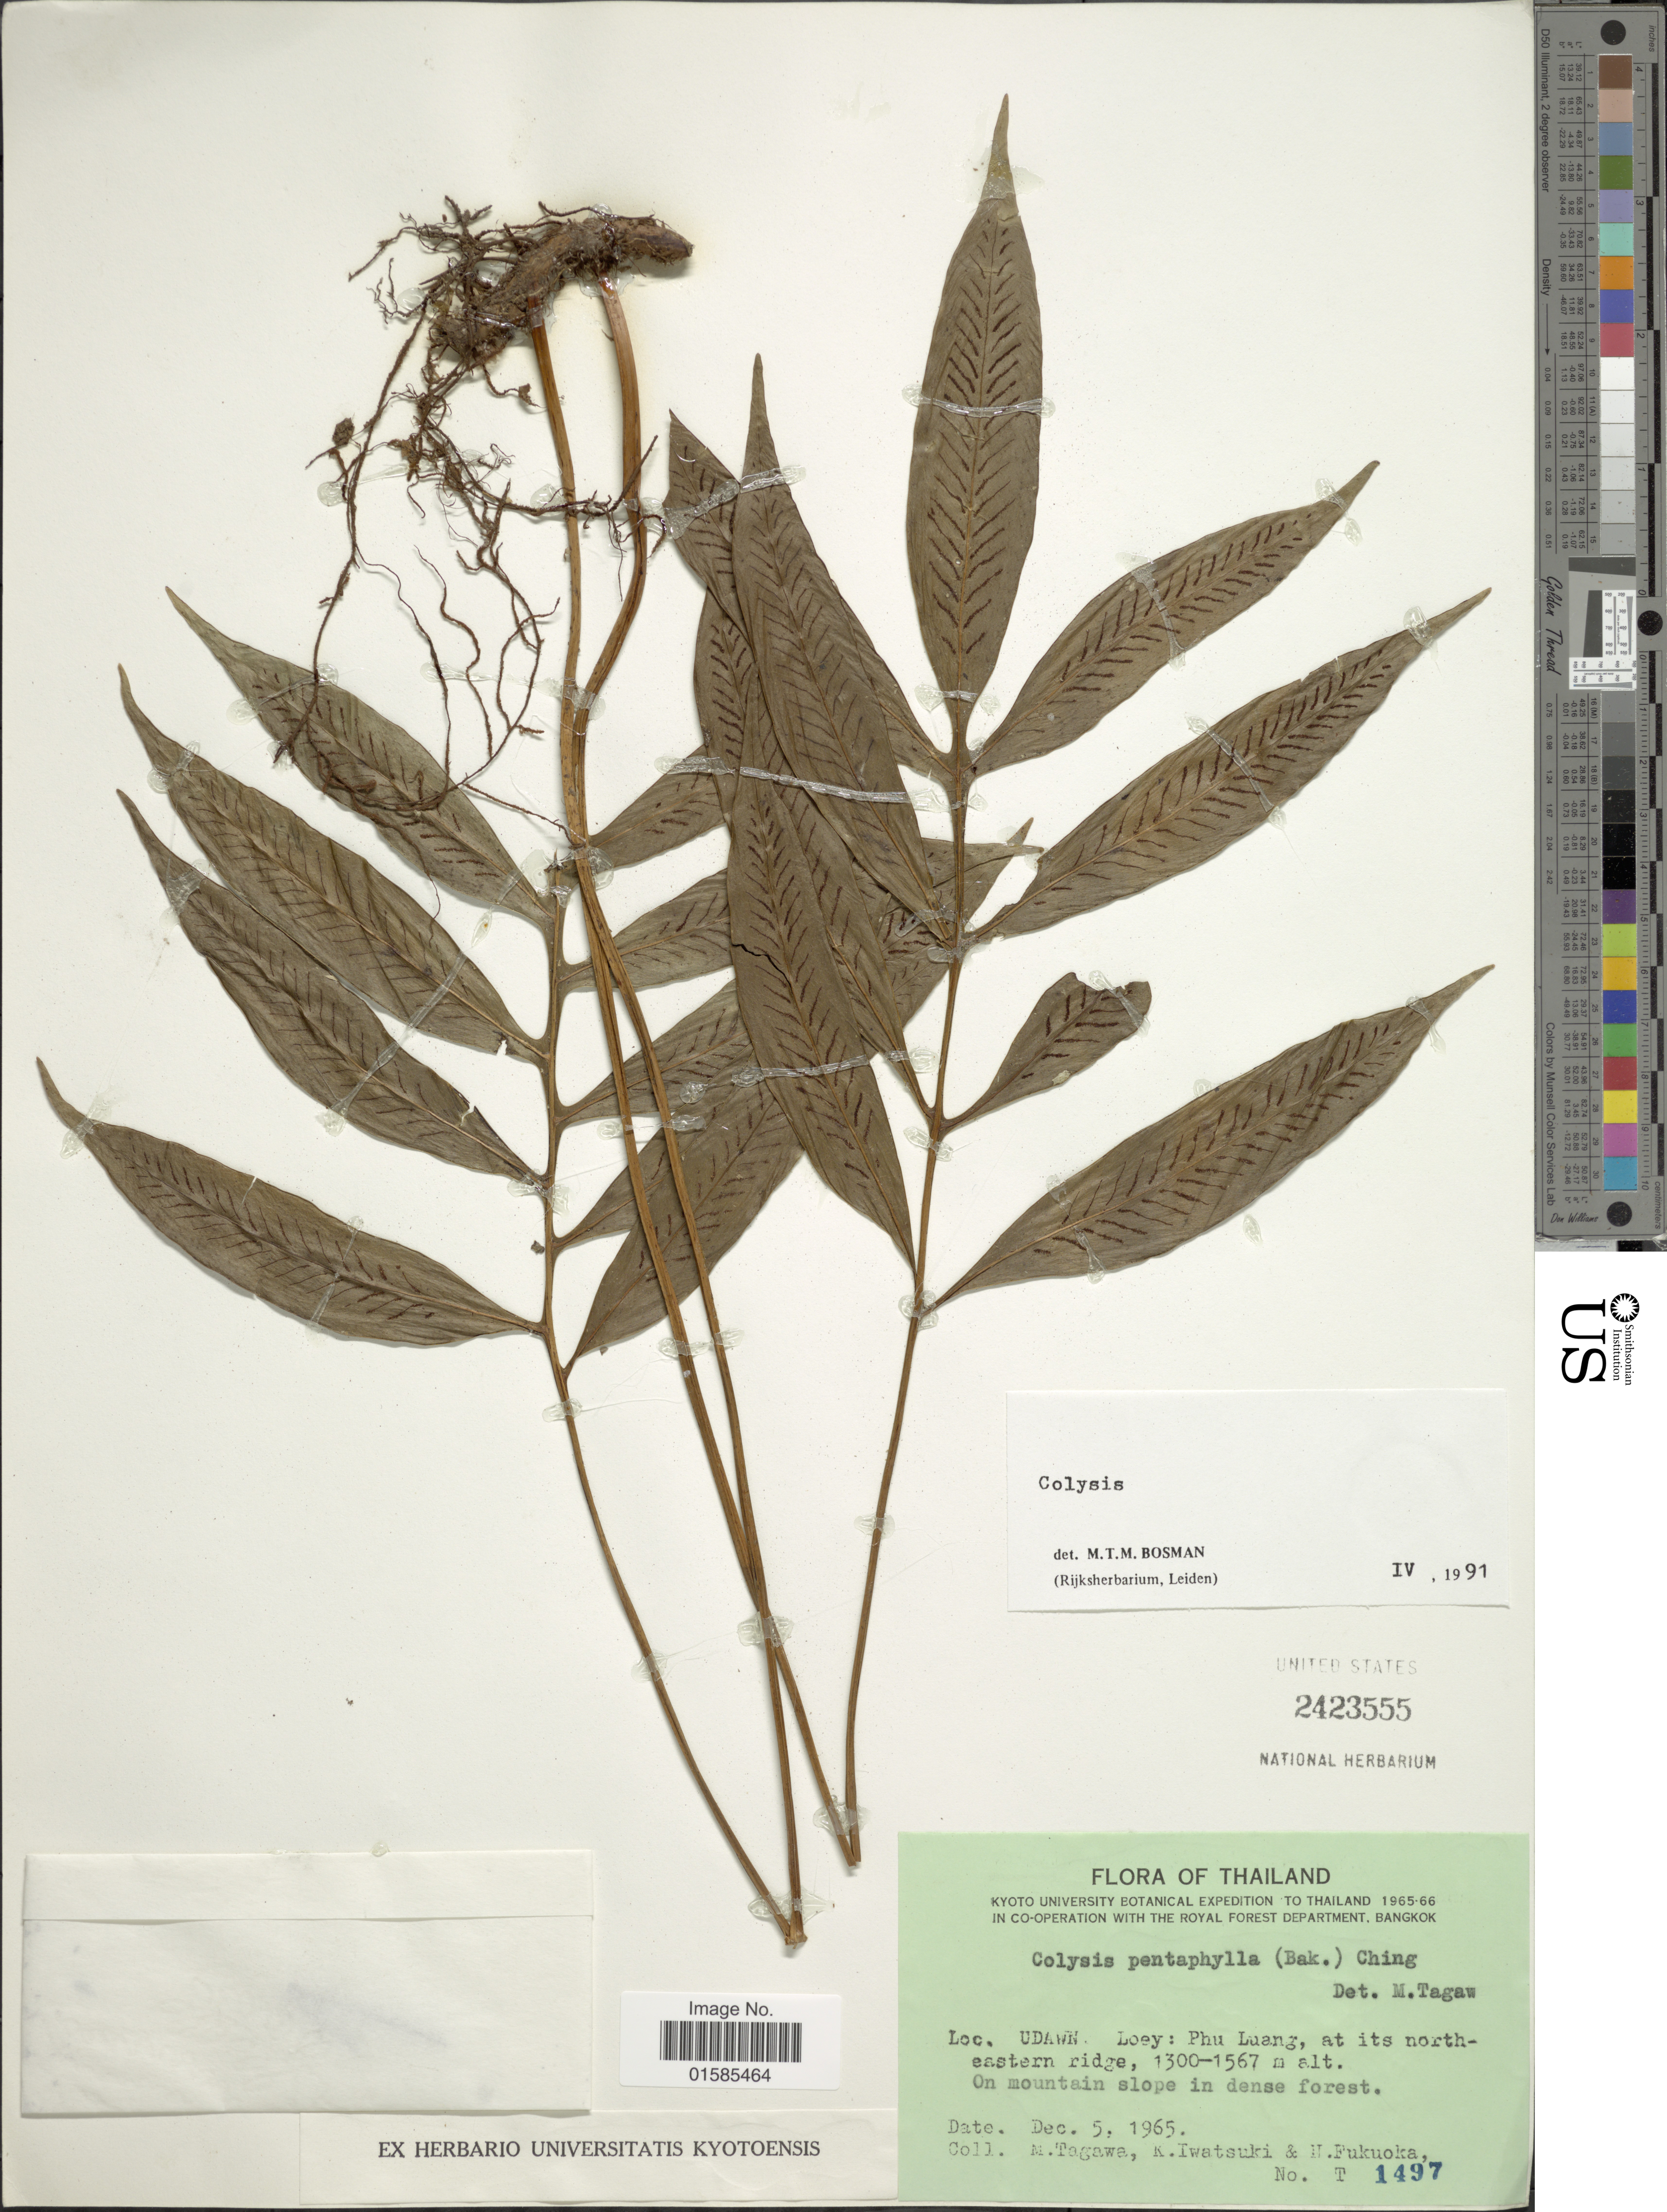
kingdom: Plantae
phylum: Tracheophyta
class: Polypodiopsida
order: Polypodiales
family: Polypodiaceae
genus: Leptochilus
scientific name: Leptochilus pentaphylla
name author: (Baker)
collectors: M. Tagawa, K. Iwatsuki & N. Fukuoka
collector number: T 1497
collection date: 1965-12-05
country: Thailand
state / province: Loei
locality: Thailand, Udawn. Loey: Phu Luang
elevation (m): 1300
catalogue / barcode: US 2423555